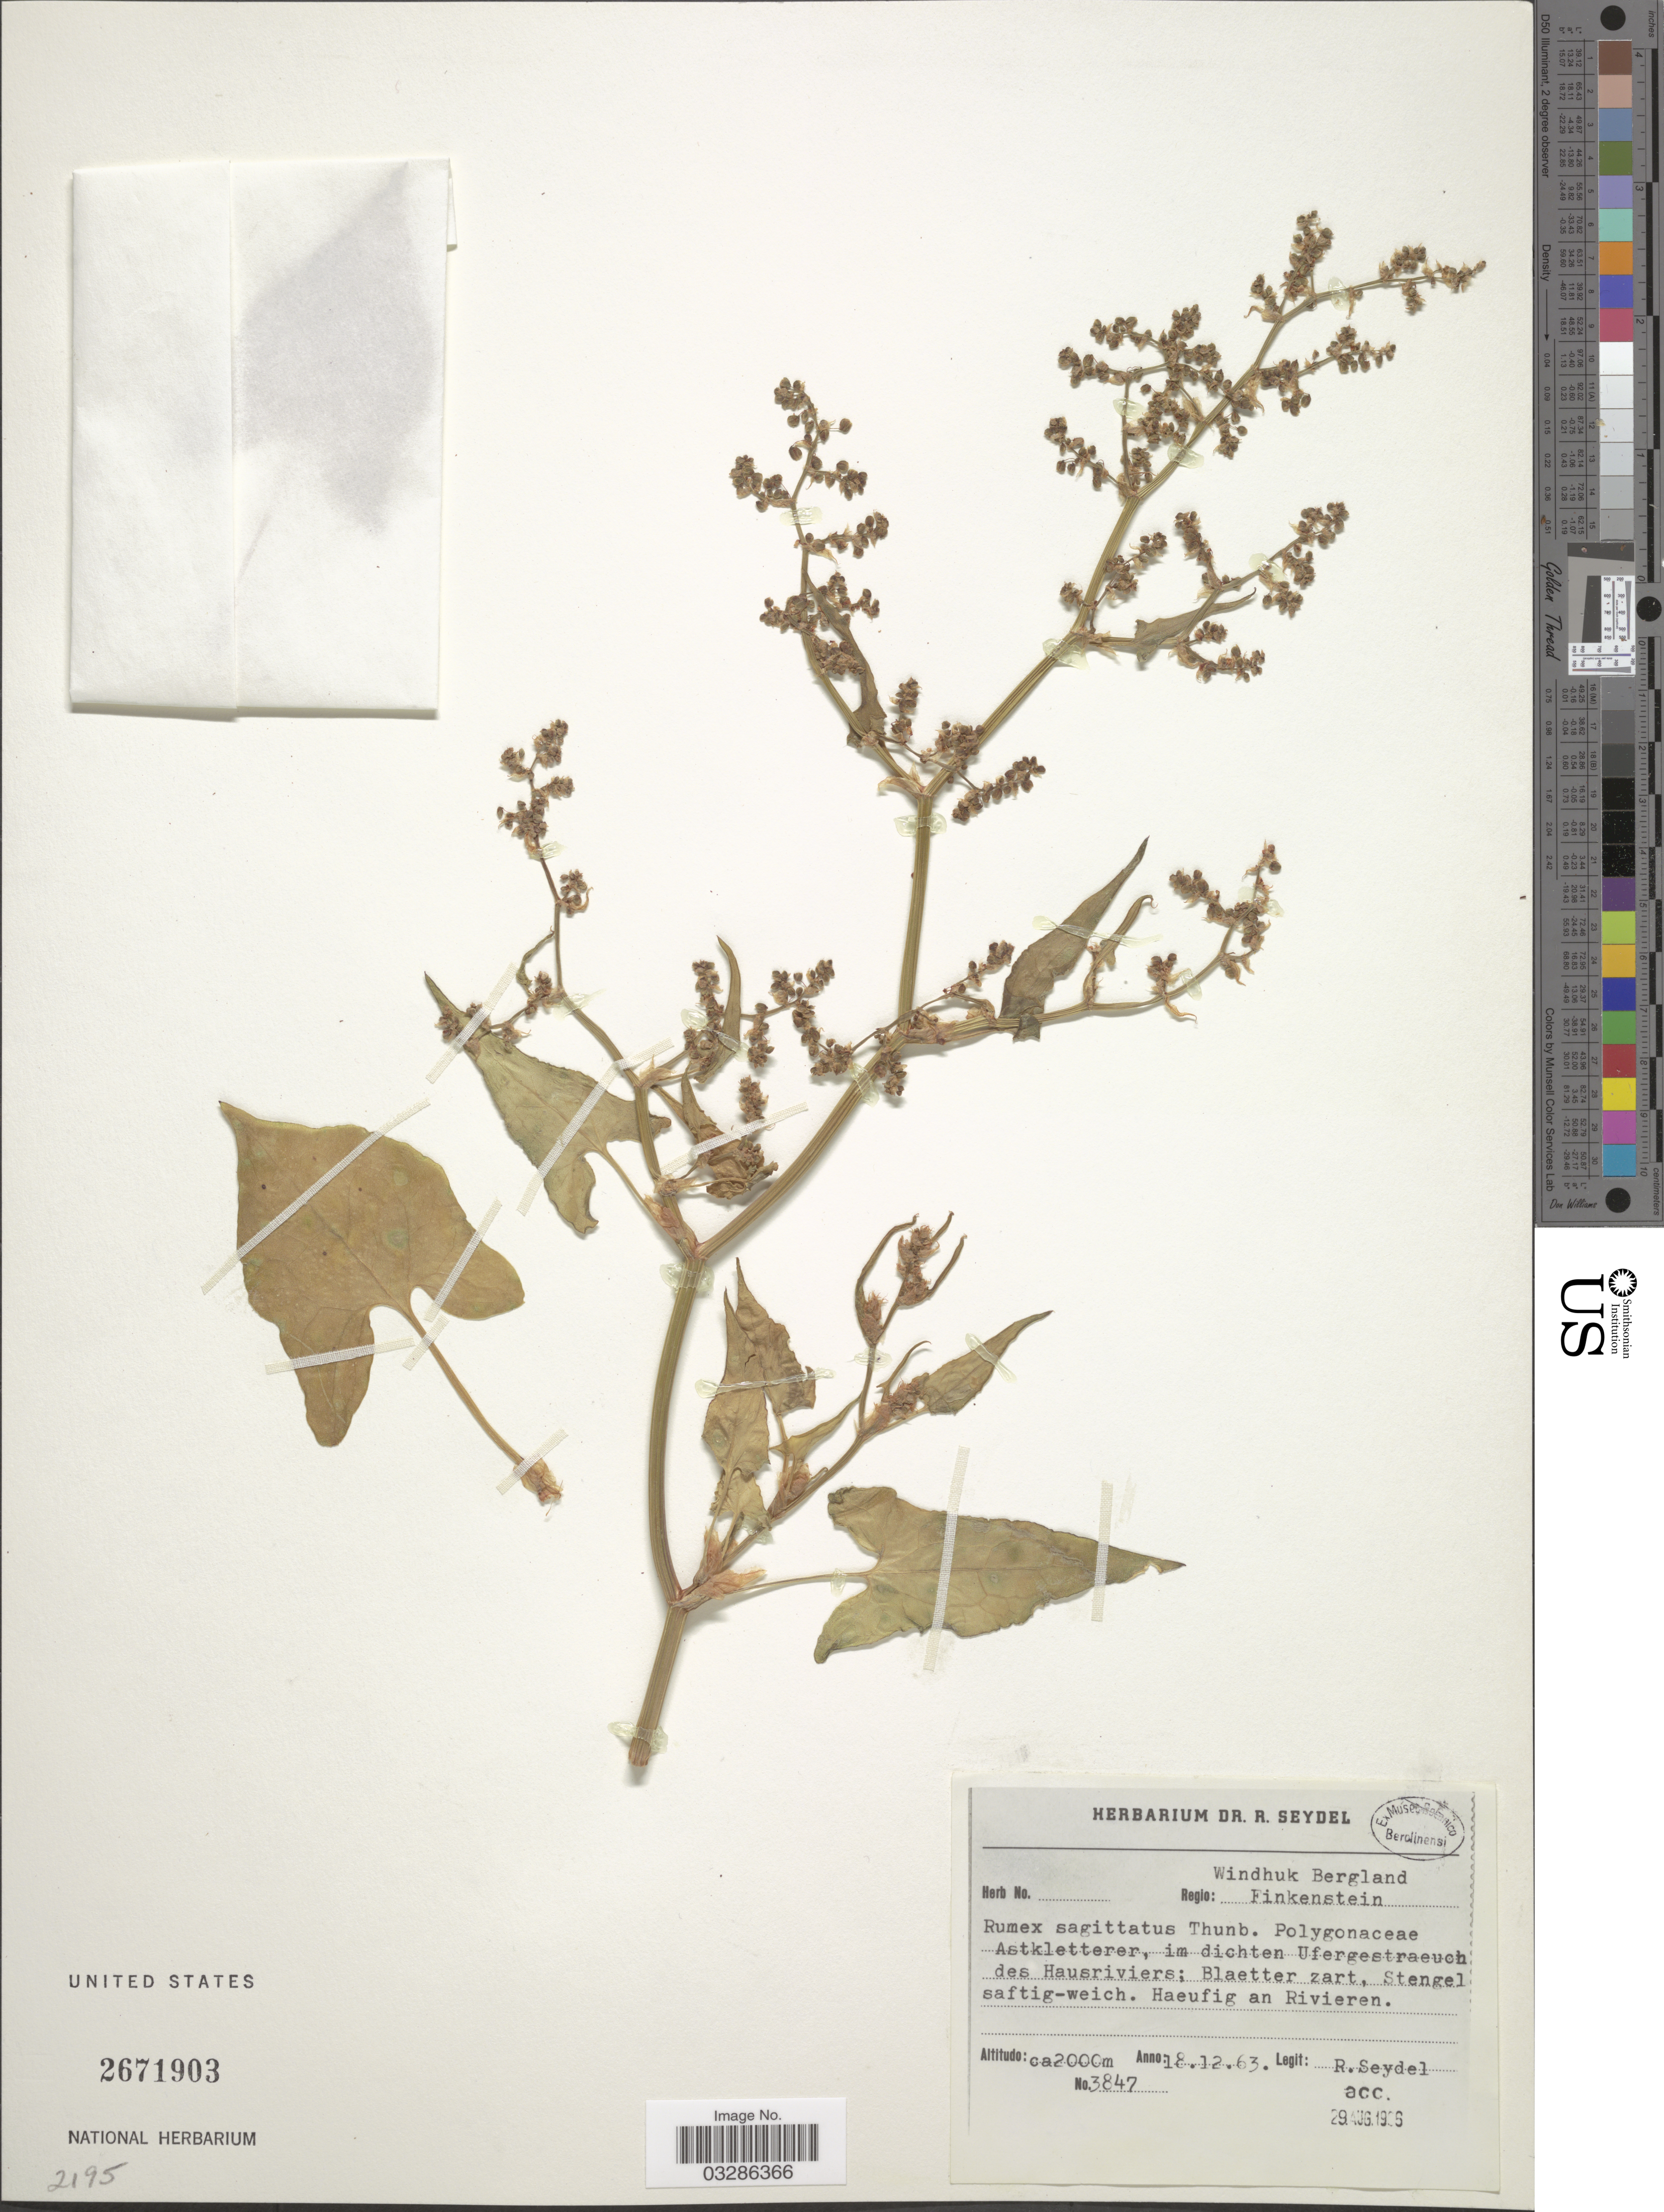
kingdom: Plantae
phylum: Tracheophyta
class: Magnoliopsida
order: Caryophyllales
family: Polygonaceae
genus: Rumex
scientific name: Rumex sagittatus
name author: Thunb.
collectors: R. Seydel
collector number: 3847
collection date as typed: Transcribed d/m/y: 18/12/63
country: Namibia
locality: Windhuk Bergland. Regio: Finkenstein.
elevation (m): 2000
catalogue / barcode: US 2671903